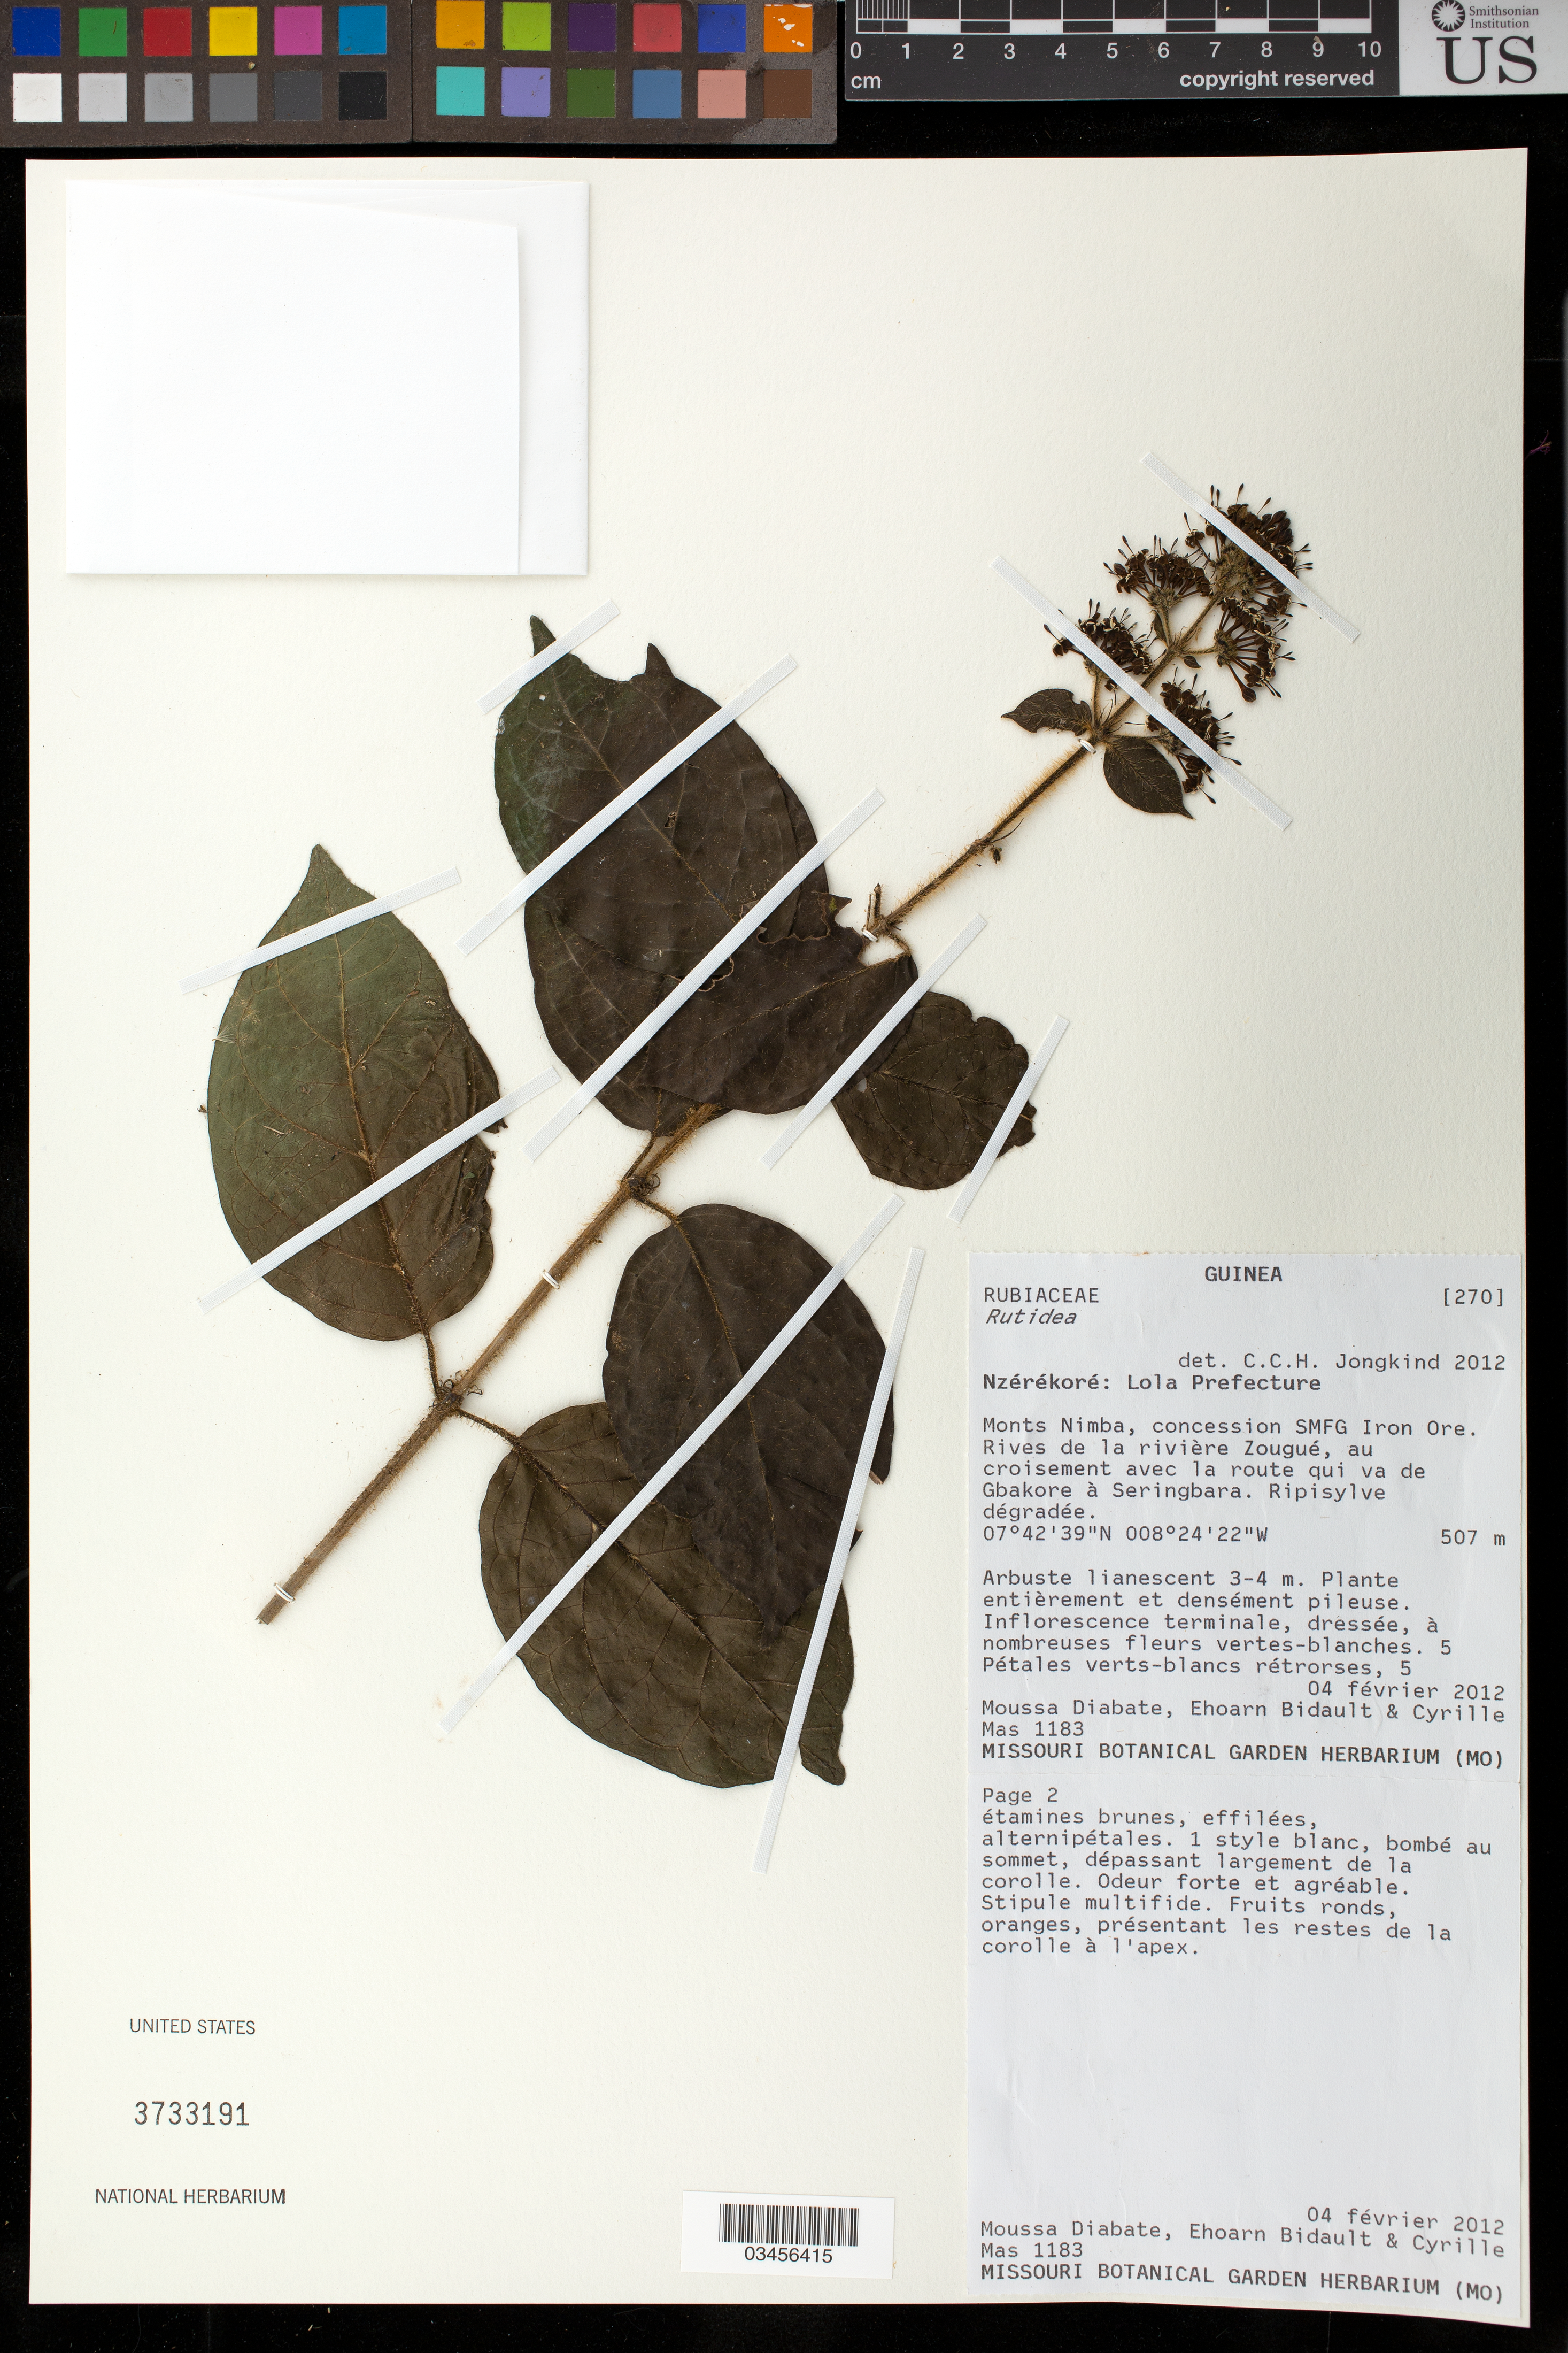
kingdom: Plantae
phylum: Tracheophyta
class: Magnoliopsida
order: Gentianales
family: Rubiaceae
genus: Rutidea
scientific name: Rutidea sp.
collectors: M. Diabate, E. Bidault & C. Mas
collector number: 1183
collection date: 2012-02-04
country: Guinea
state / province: Nzérékoré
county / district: Lola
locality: Monts Nimba, concession SMFG Iron Ore. Rives de la riviere Zougue, au croisement avec la route qui va de Gbakore a Seringbara. Ripisylve degradee.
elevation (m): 507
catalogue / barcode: US 3733191